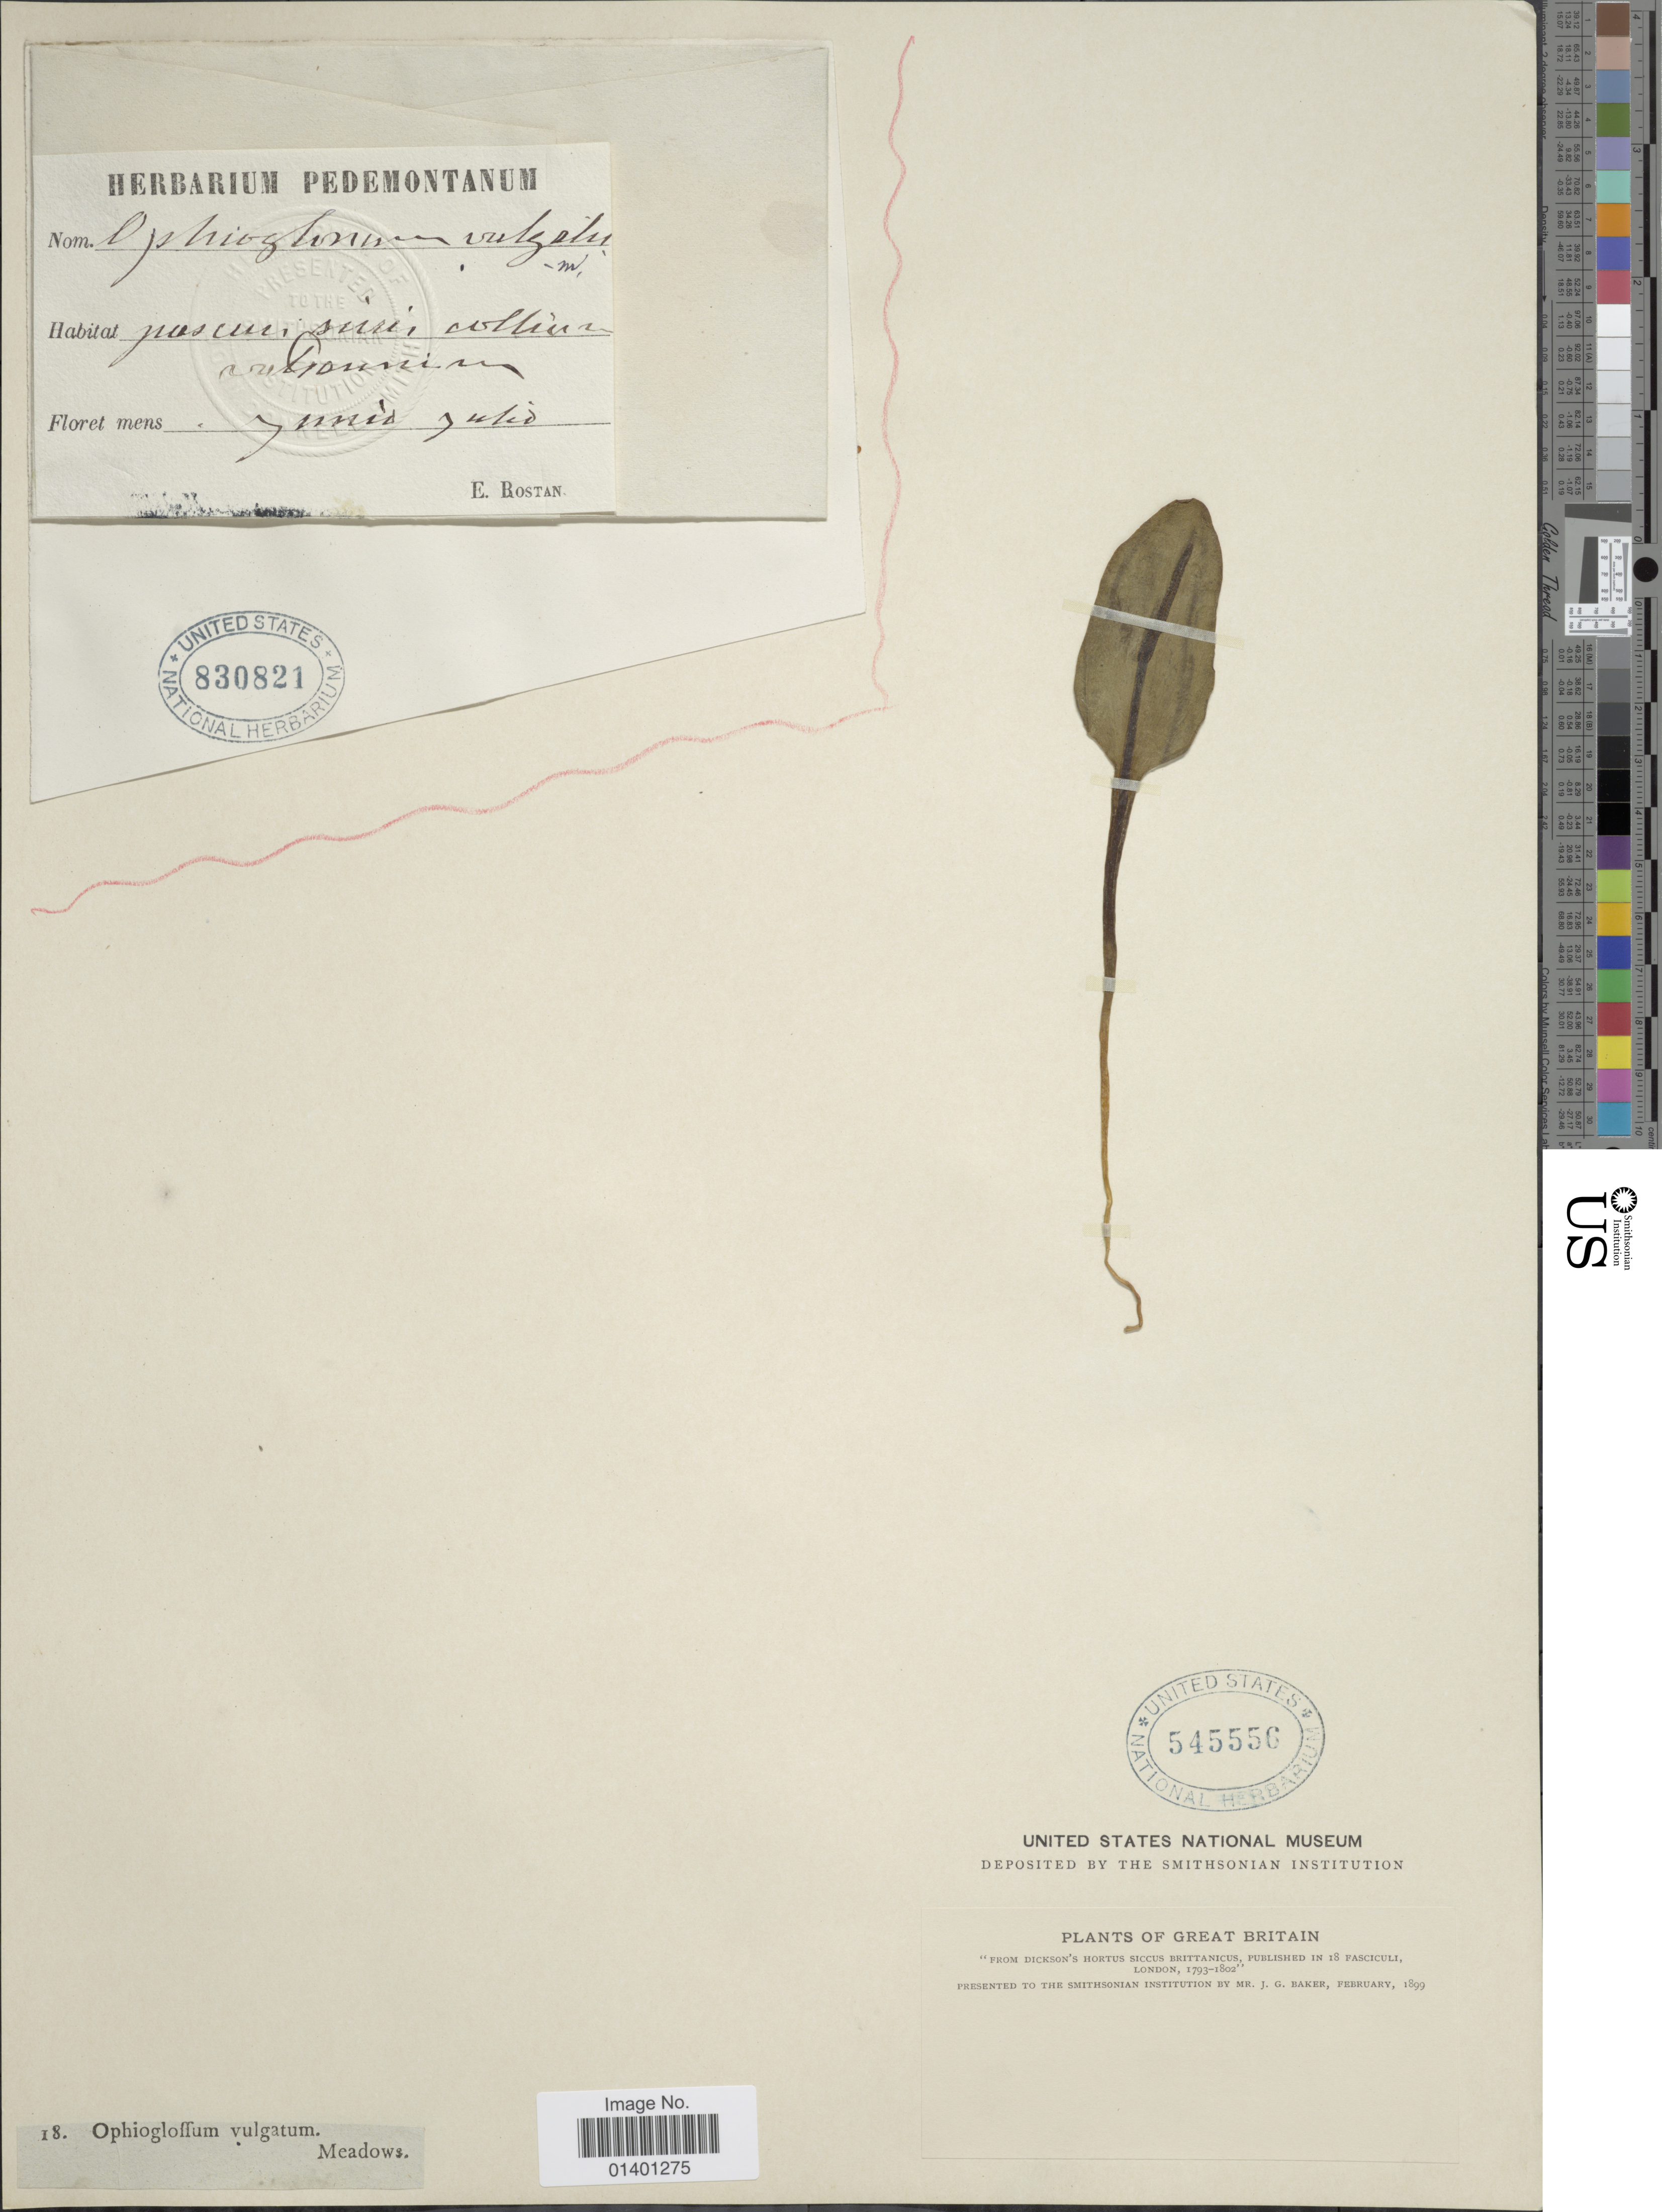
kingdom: Plantae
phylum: Tracheophyta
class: Polypodiopsida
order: Ophioglossales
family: Ophioglossaceae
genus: Ophioglossum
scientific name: Ophioglossum vulgatum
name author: L.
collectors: E. Rostan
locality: Gomin [interpreted]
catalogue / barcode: US 830821-2